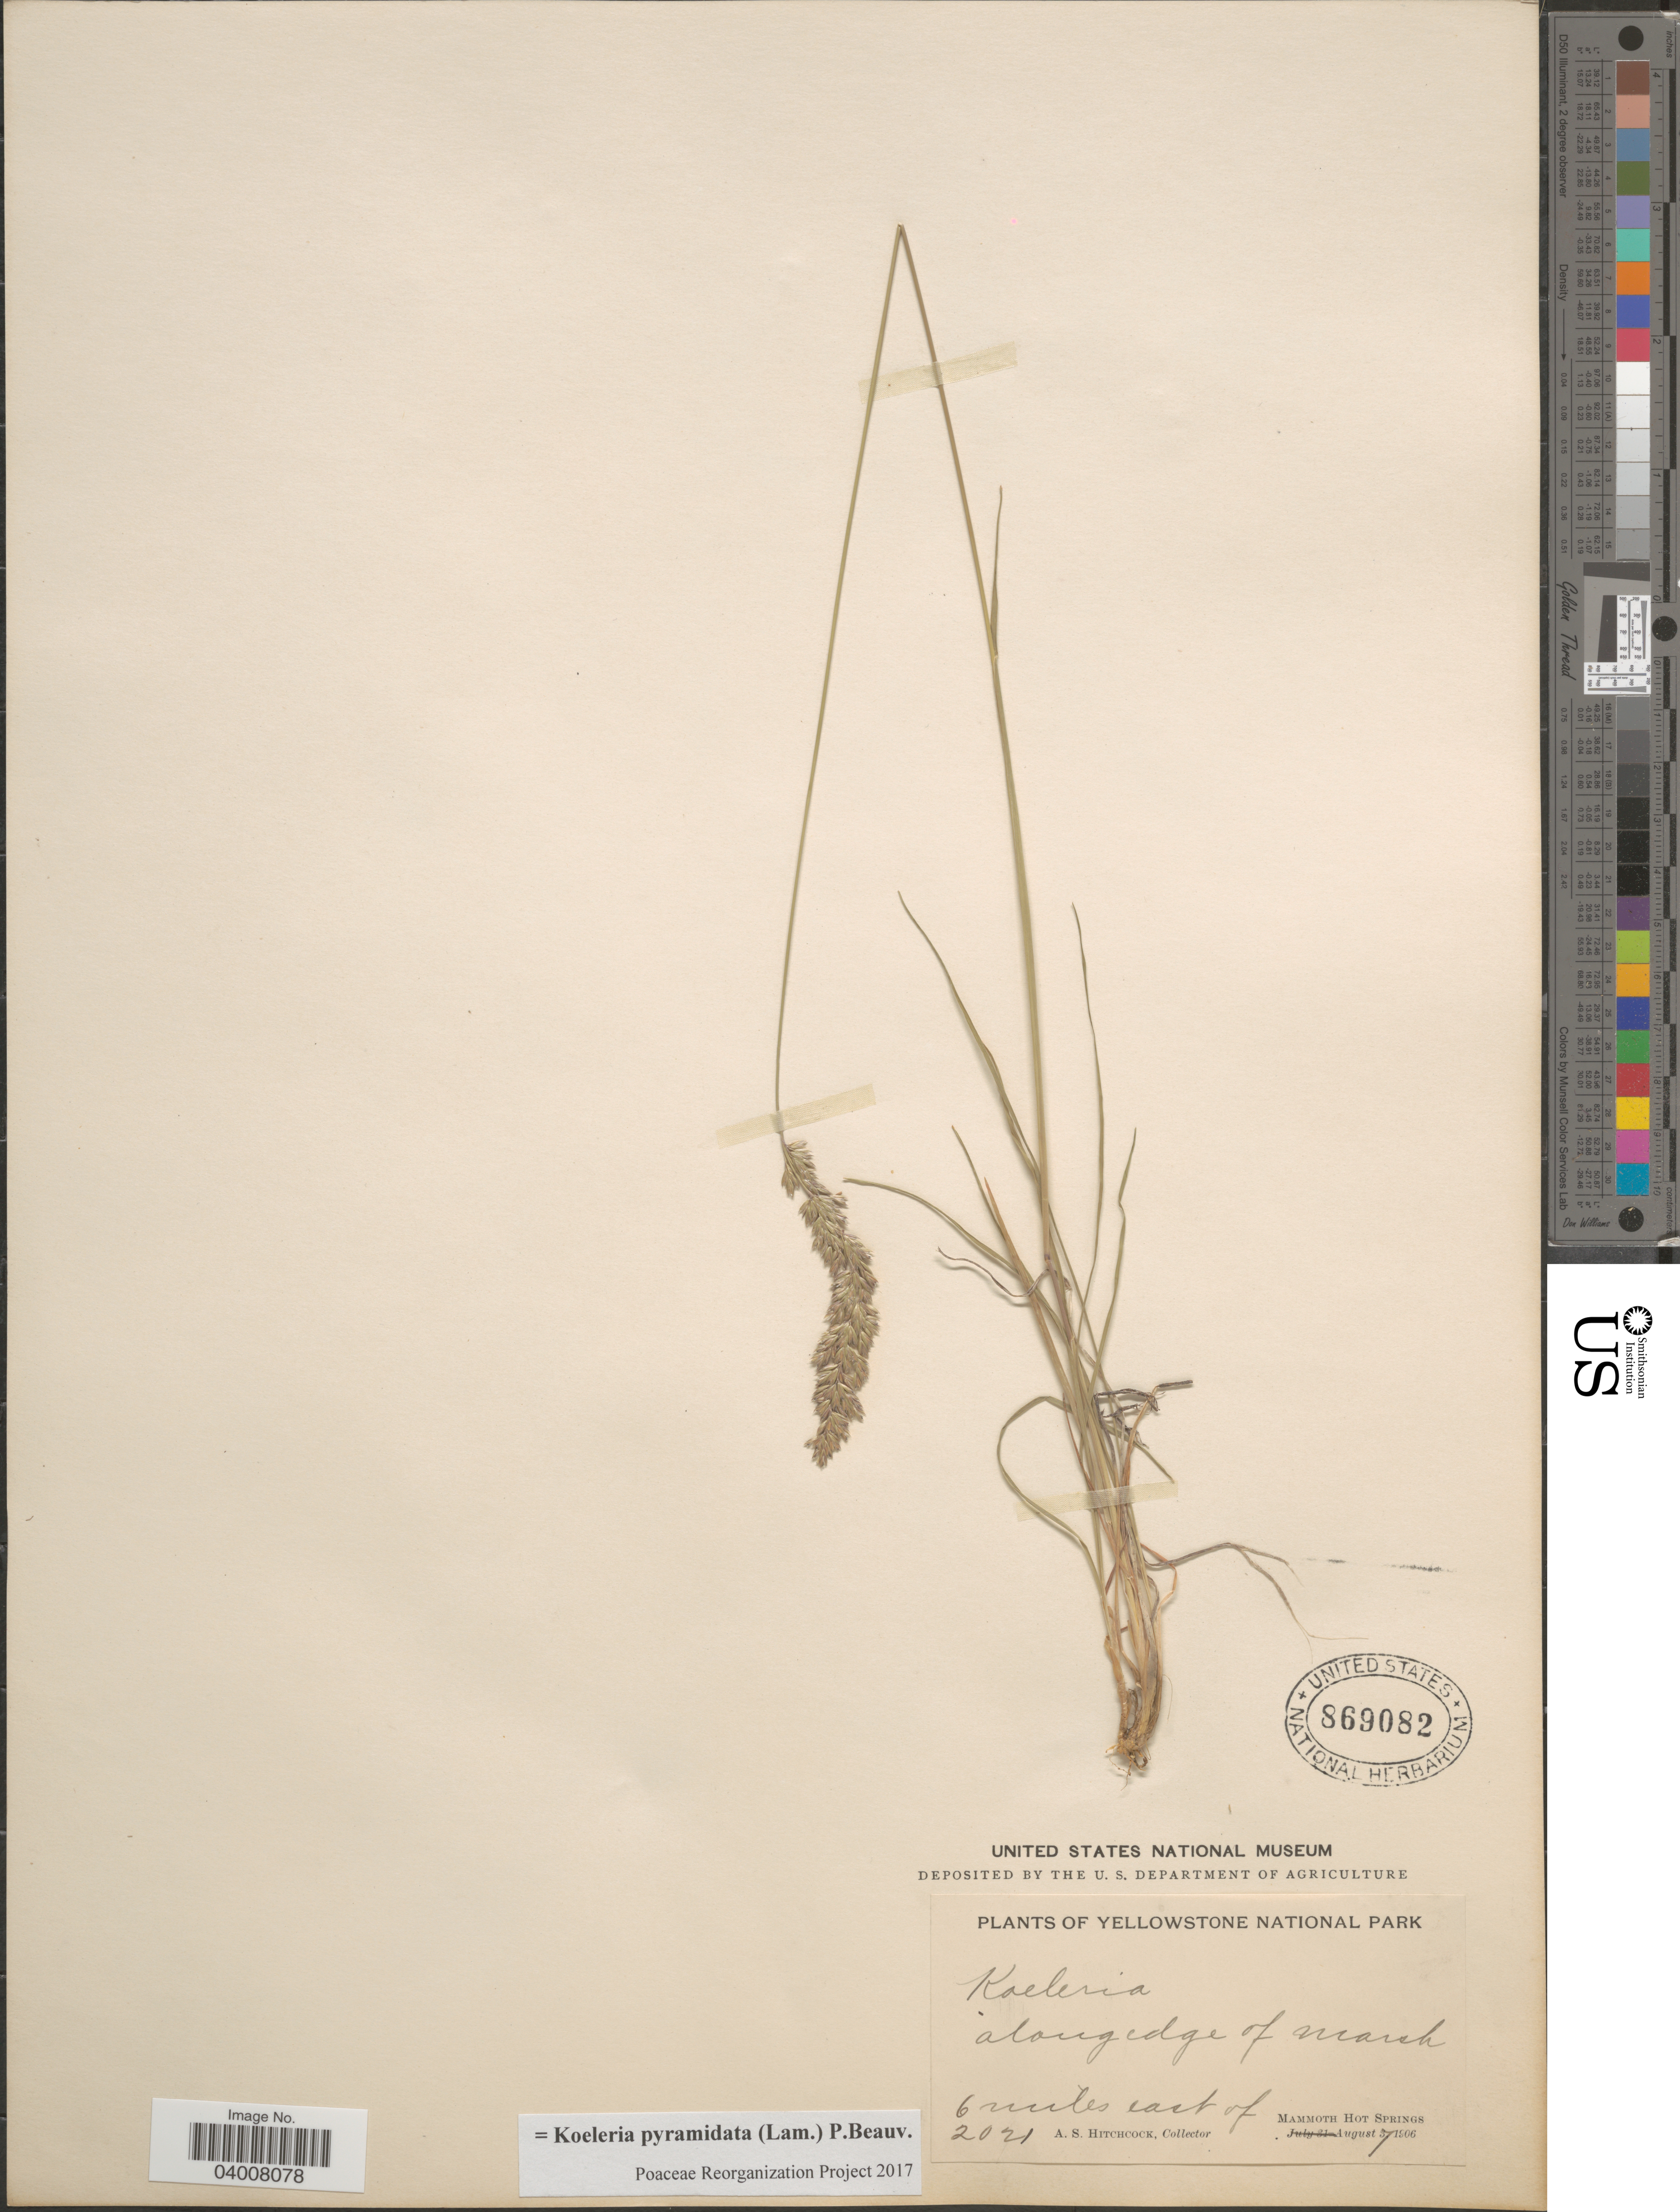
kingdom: Plantae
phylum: Tracheophyta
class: Liliopsida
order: Poales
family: Poaceae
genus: Koeleria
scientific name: Koeleria pyramidata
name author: (Lam.) P. Beauv.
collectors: A. S. Hitchcock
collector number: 2021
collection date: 1906-08-07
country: United States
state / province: Wyoming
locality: Yellowstone National Park. Along edge of marsh. 6 miles east of Mammoth Hot Springs.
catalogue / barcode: US 869082